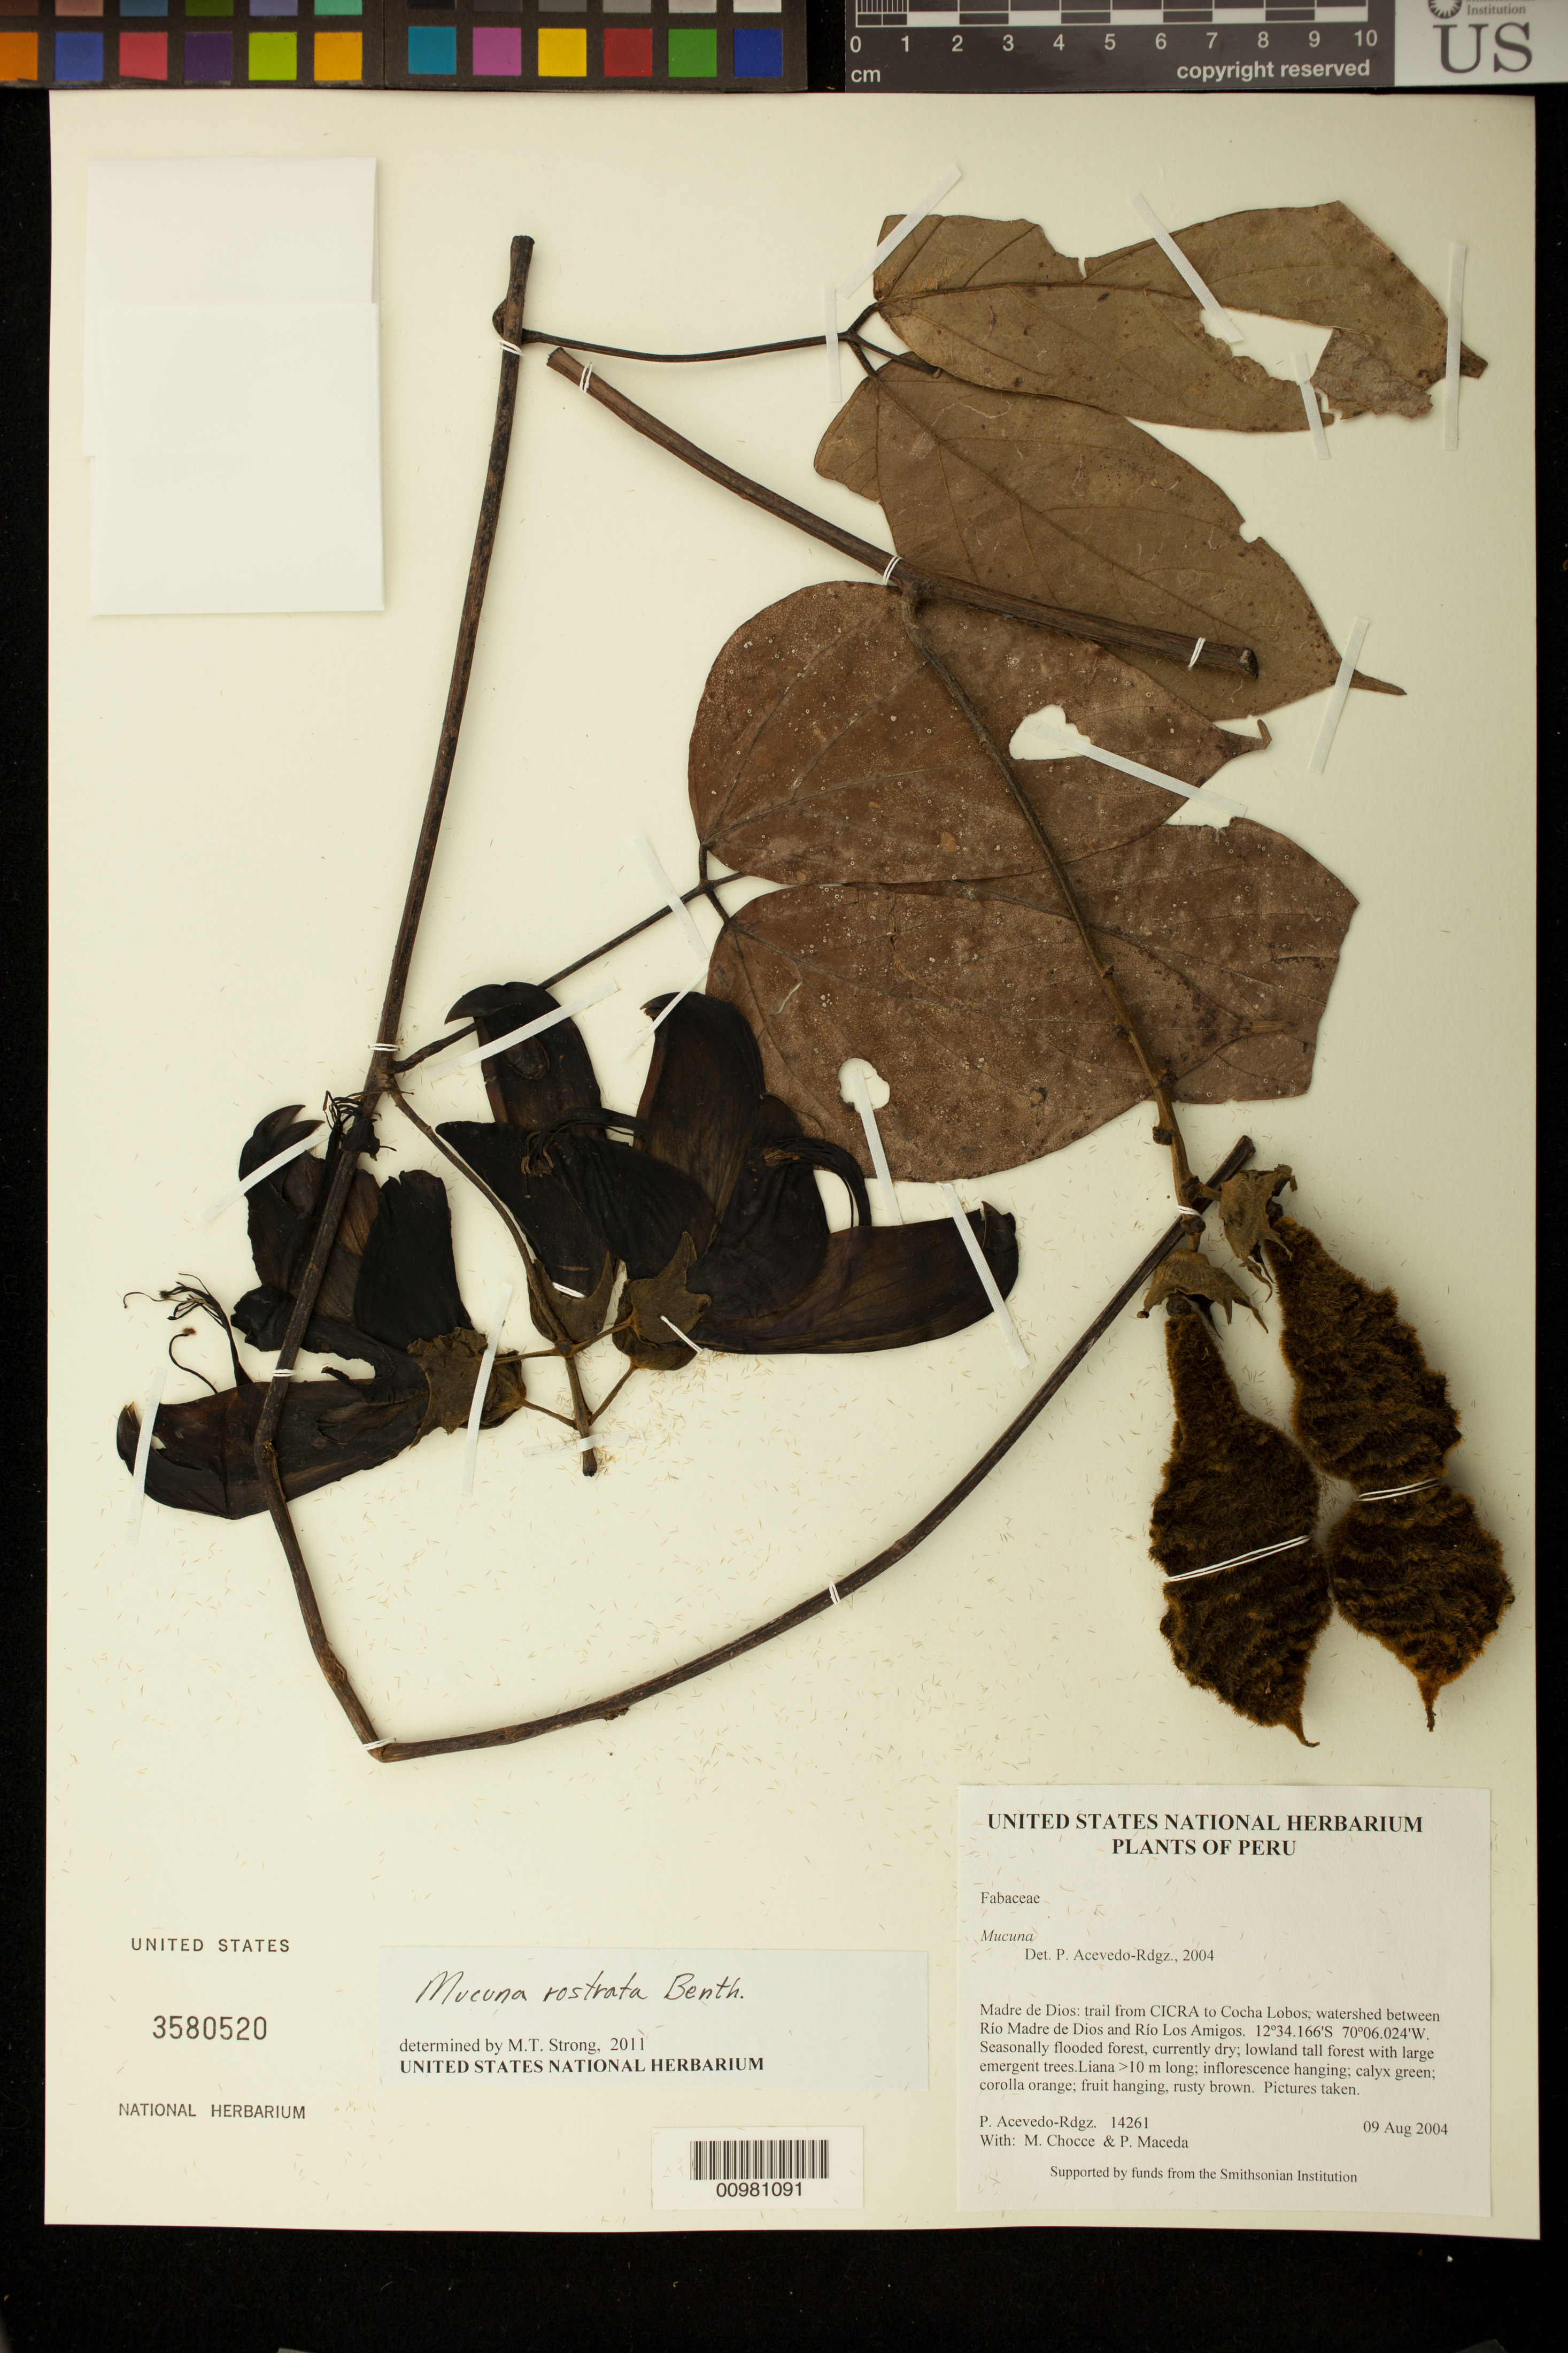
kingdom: Plantae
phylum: Tracheophyta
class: Magnoliopsida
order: Fabales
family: Fabaceae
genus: Mucuna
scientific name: Mucuna rostrata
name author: Benth.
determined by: Strong, M. T., (US), Smithsonian Institution - National Museum of Natural History (UNITED STATES)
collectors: P. Acevedo-Rodr., M. Chocce & P. Maceda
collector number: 14261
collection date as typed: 09 Aug 2004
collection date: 2004-08-09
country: Peru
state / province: Madre de Dios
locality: Madre de Dios: trail from CICRA to Cocha Lobos, watershed between Río Madre de Dios and Río Los Amigos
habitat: Seasonally flooded forest, currently dry; lowland tall forest with large emergent trees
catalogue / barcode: US 3580520